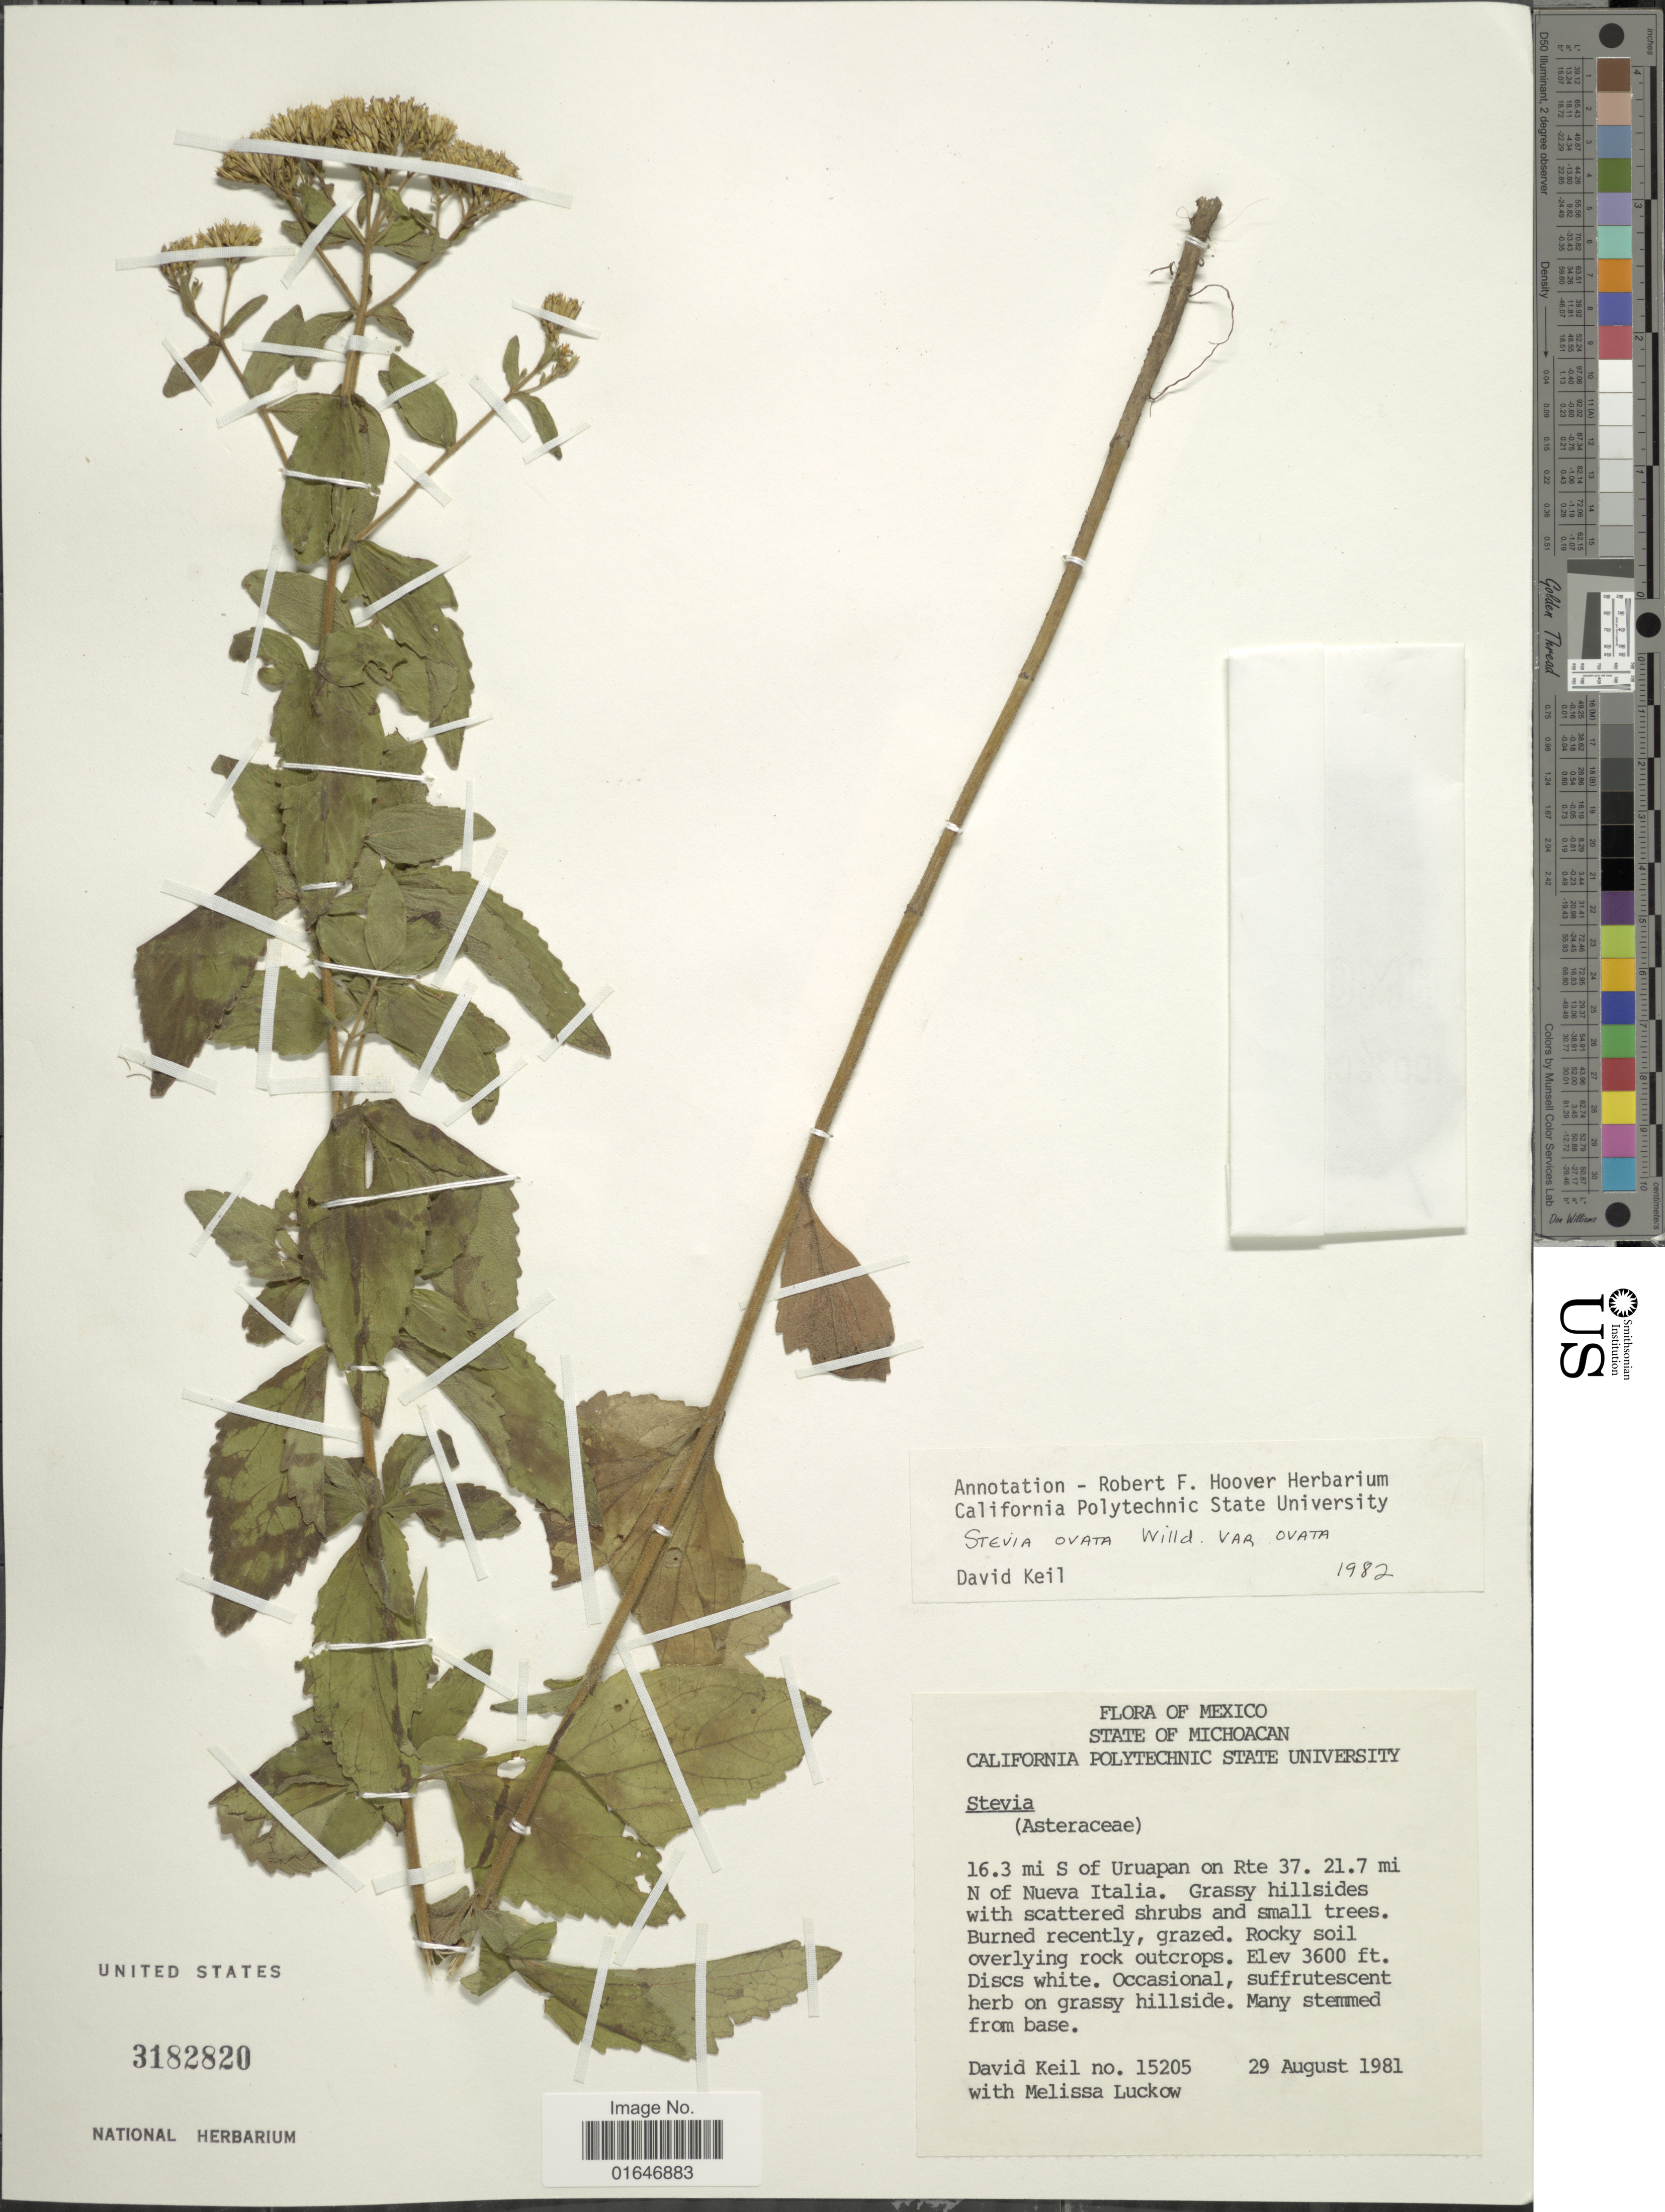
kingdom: Plantae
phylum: Tracheophyta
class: Magnoliopsida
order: Asterales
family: Asteraceae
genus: Stevia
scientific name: Stevia ovata var. ovata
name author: Willd.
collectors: D. J. Keil & M. A. Luckow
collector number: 15205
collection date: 1981-08-29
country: Mexico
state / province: Michoacán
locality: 16.3 mi S of Uruapan on Rte 37, 21.7 mi N of Nueva Italia, grassy hillsides.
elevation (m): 1097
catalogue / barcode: US 3182820